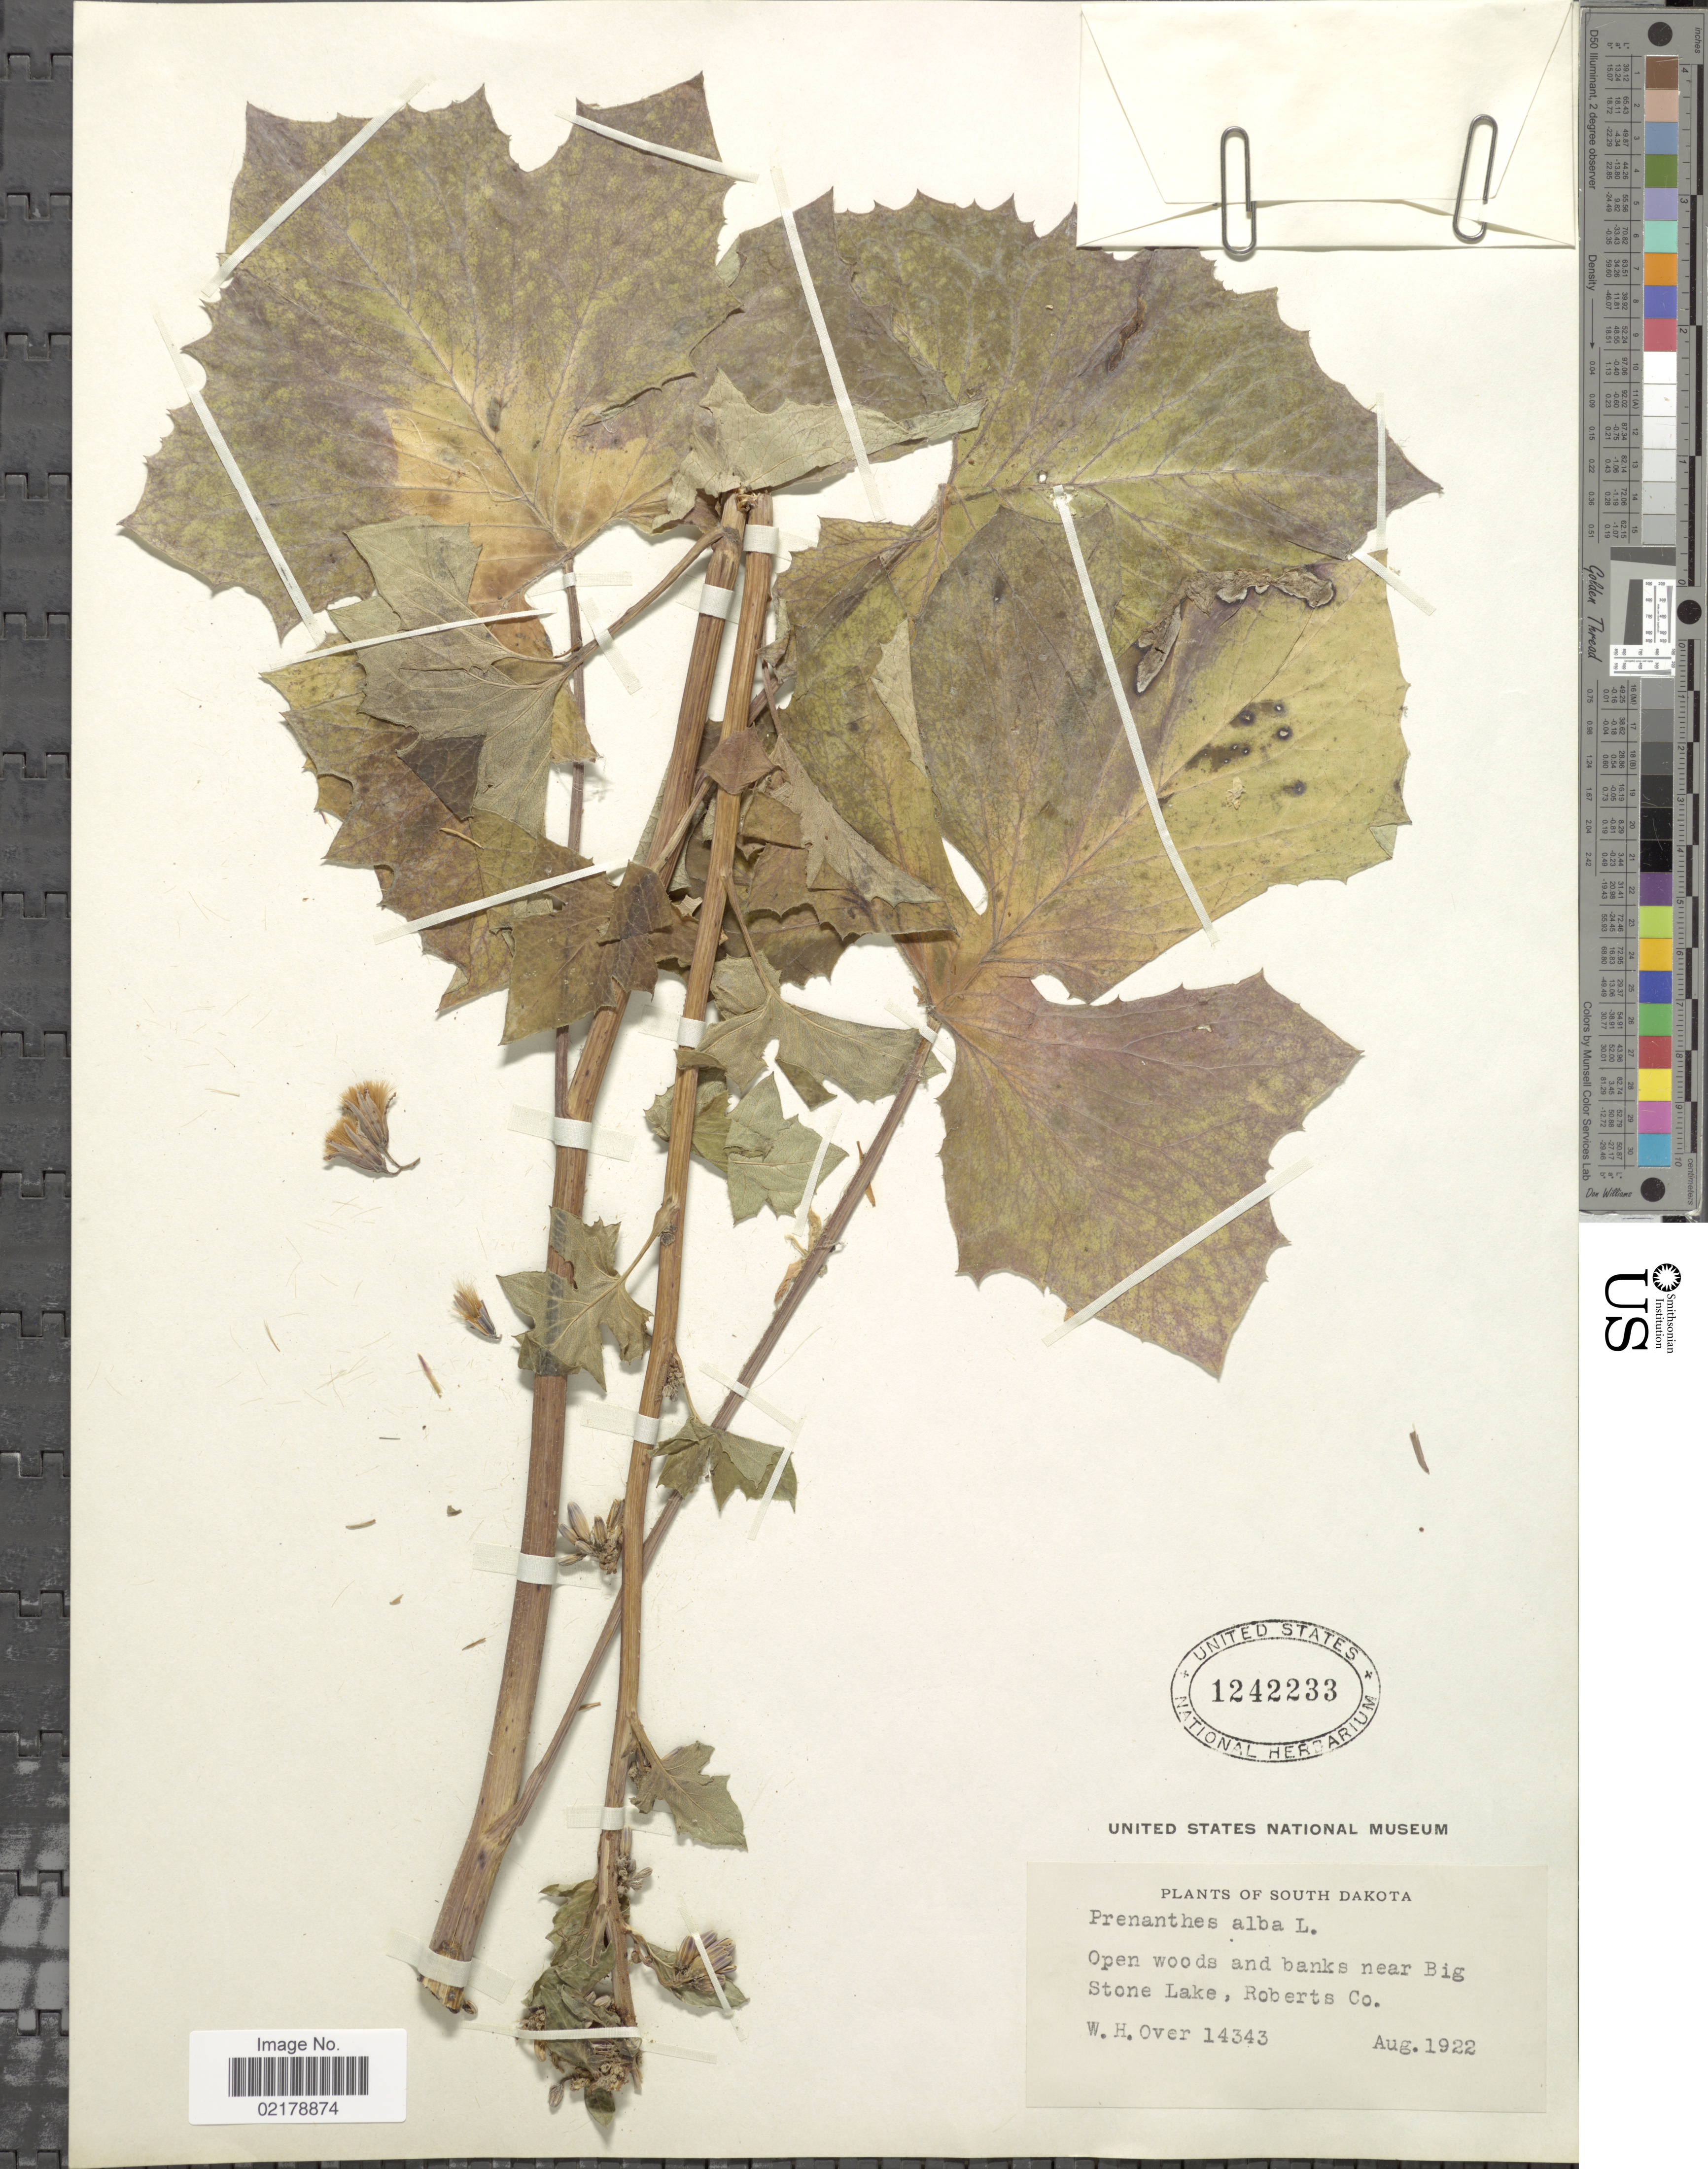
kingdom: Plantae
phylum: Tracheophyta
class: Magnoliopsida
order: Asterales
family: Asteraceae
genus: Nabalus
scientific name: Nabalus albus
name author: (L.) Hook.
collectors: W. Over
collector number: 14343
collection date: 1922-08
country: United States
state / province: South Dakota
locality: Open woods and banks near Big Stone Lake, Roberts Co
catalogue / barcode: US 1242233